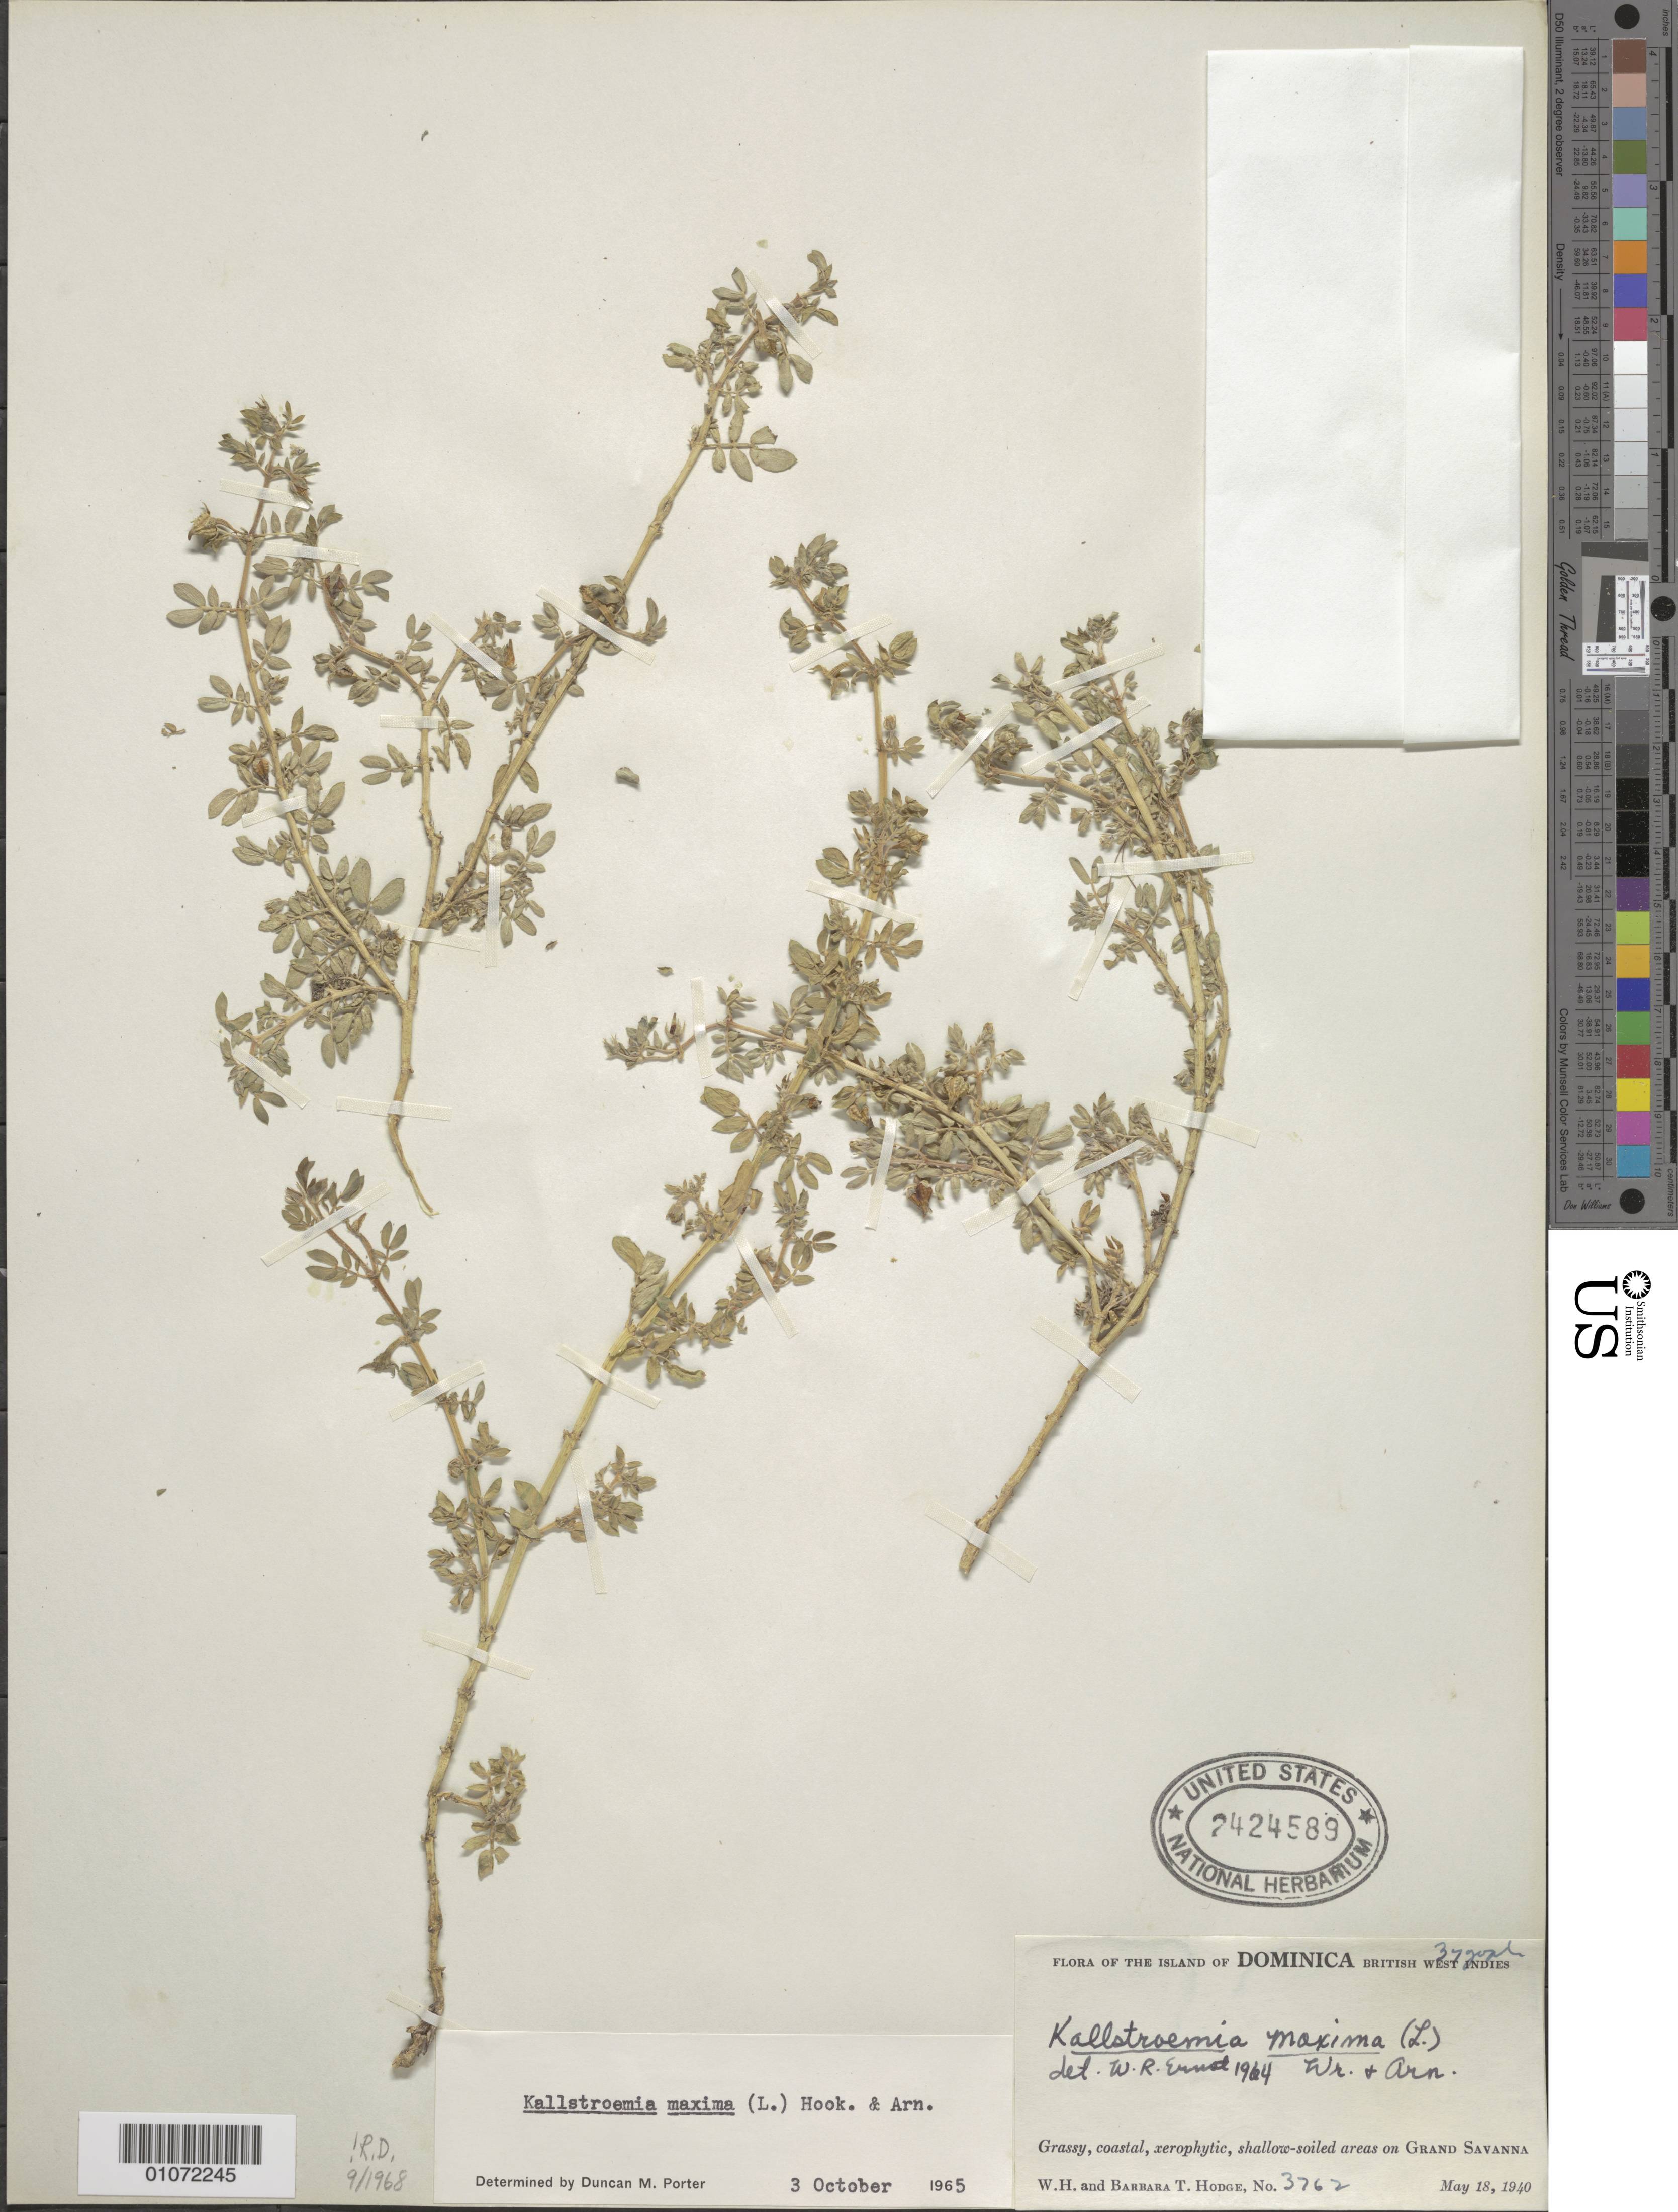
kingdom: Plantae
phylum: Tracheophyta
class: Magnoliopsida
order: Zygophyllales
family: Zygophyllaceae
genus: Kallstroemia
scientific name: Kallstroemia maxima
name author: (L.) Hook. & Arn.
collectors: W. Hodge & B. Hodge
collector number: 3762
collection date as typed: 18 May 1940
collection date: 1940-05-18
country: Dominica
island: Dominica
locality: Grassy, coastal, xerophytic, shallow-soiled areas on Grand Savanna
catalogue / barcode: US 2424589